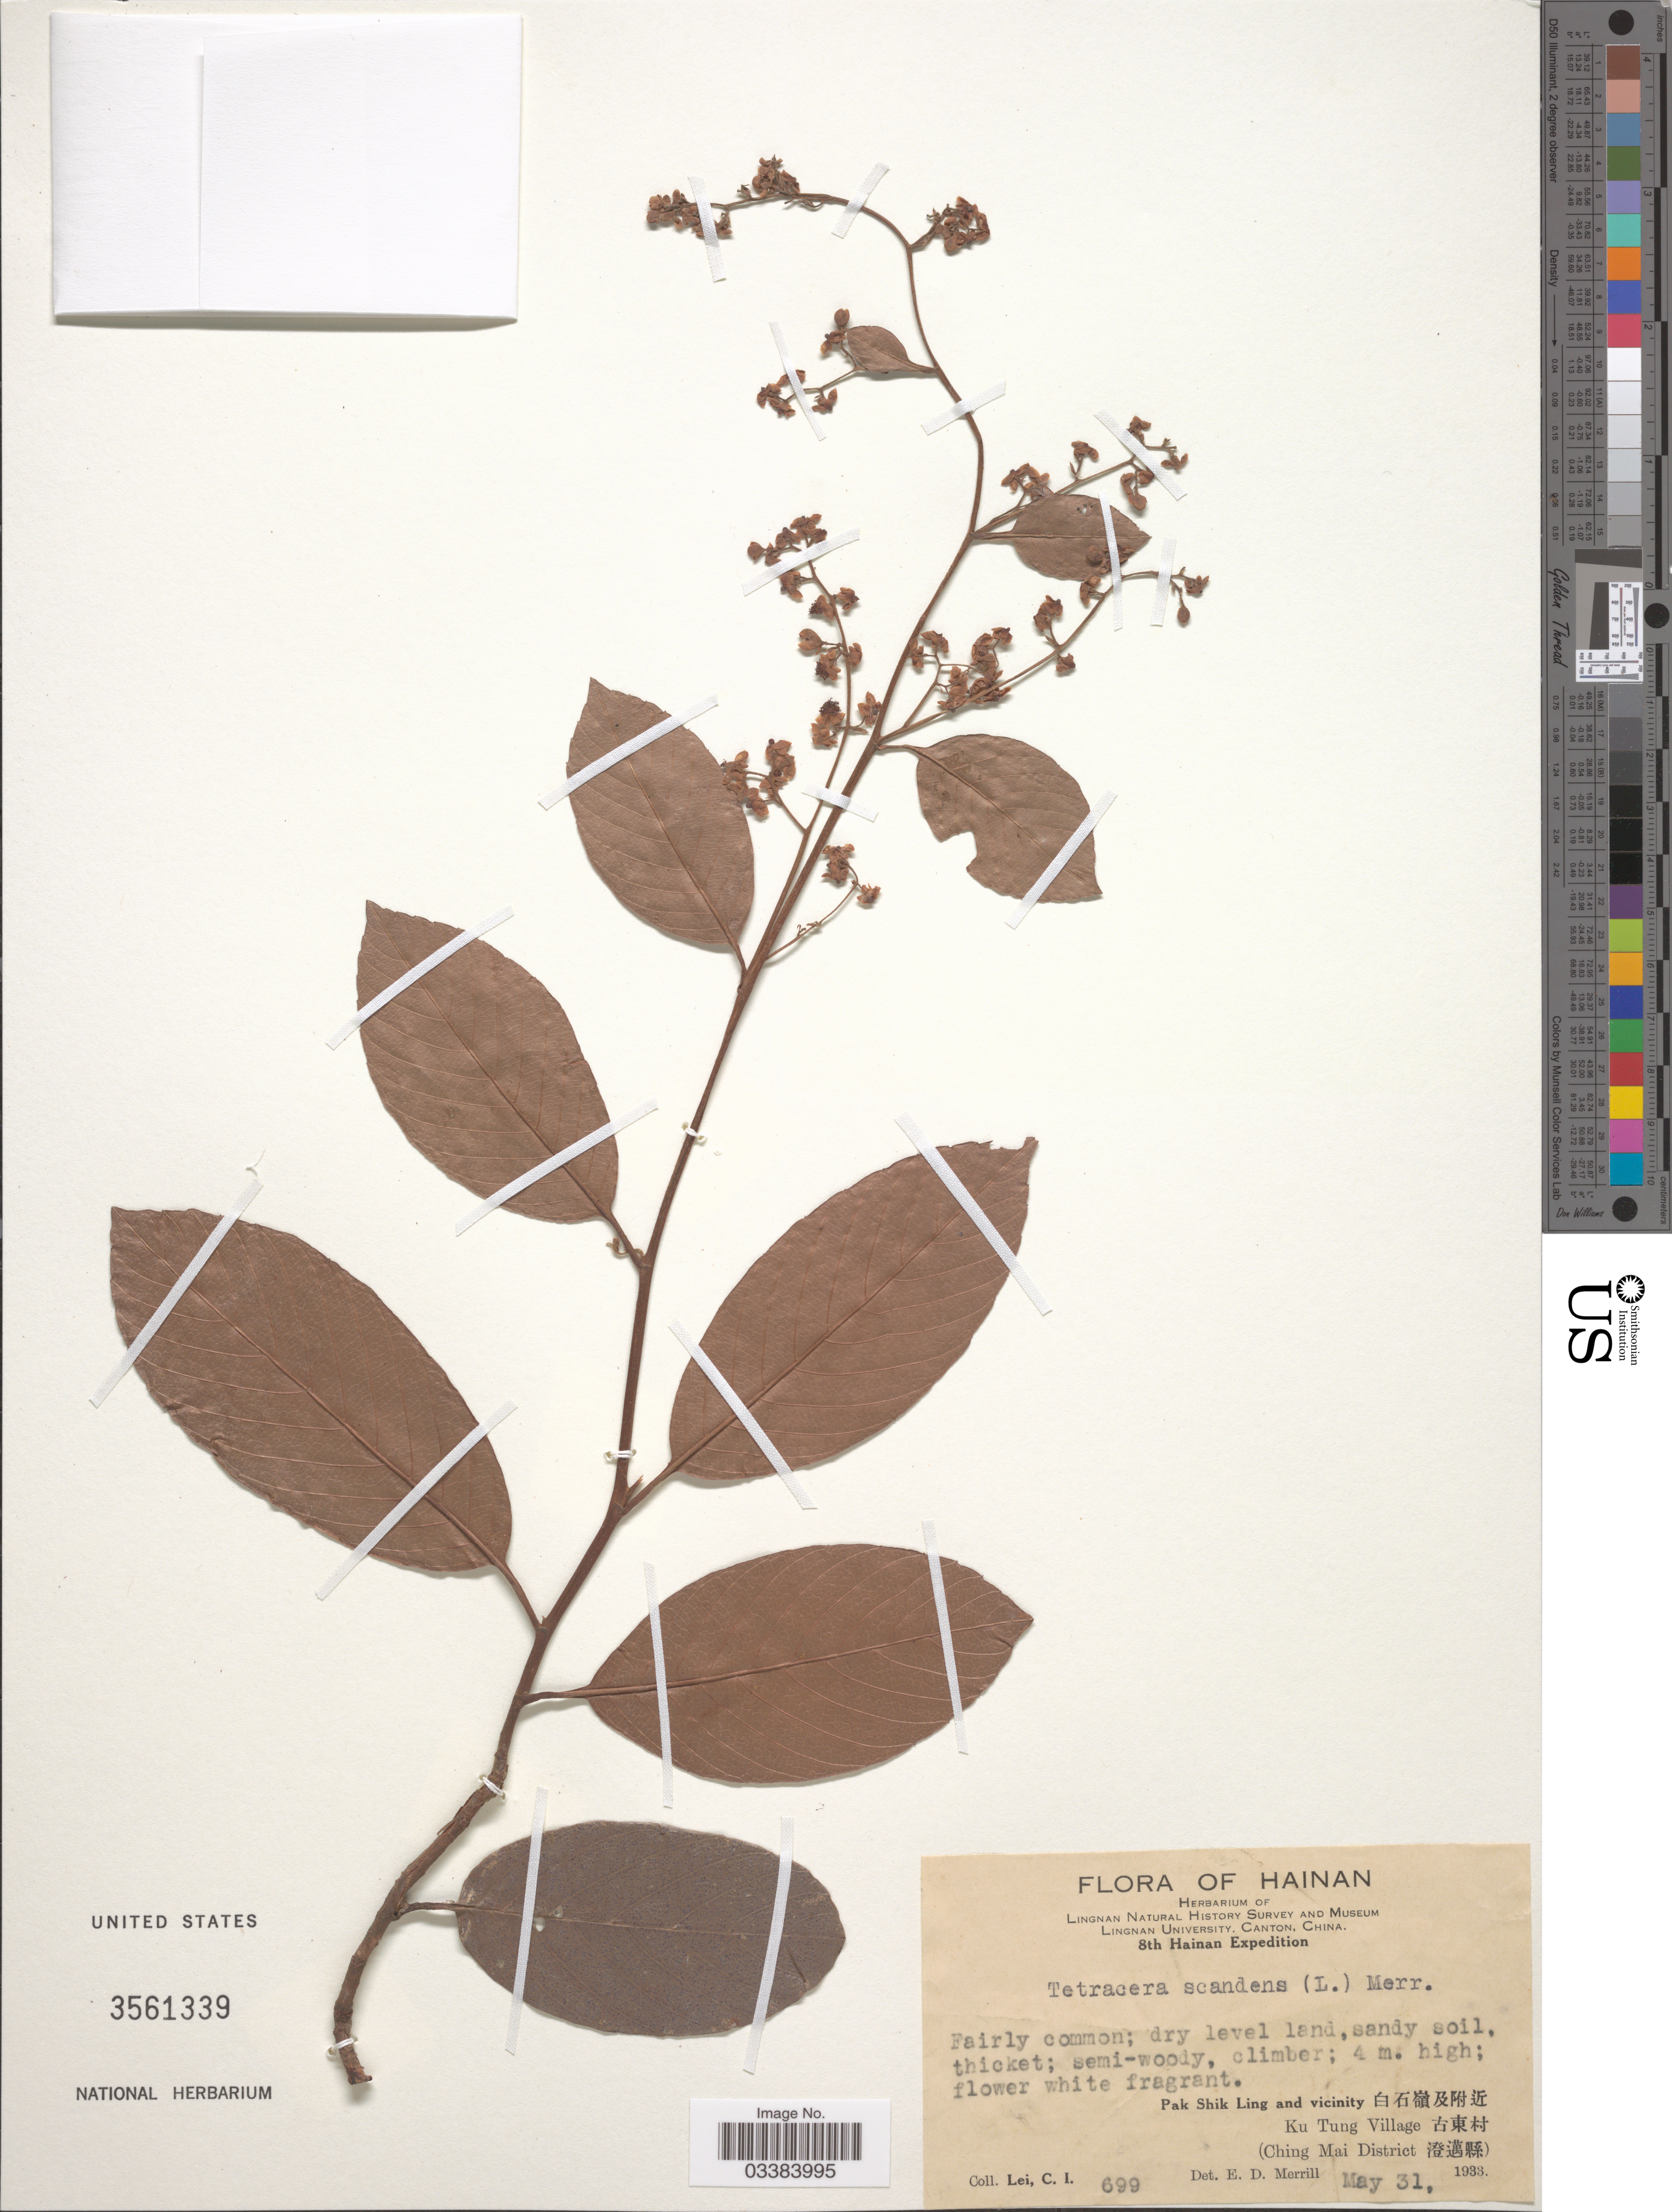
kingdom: Plantae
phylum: Tracheophyta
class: Magnoliopsida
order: Dilleniales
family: Dilleniaceae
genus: Tetracera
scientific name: Tetracera scandens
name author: (L.) Merr.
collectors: C. I. Lei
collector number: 699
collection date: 1933-05-31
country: China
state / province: Hainan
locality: PakShikLing and Vicinity, Ku Tung Village, (Ching Mai District), (Ching Mai District.)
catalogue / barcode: US 3561339